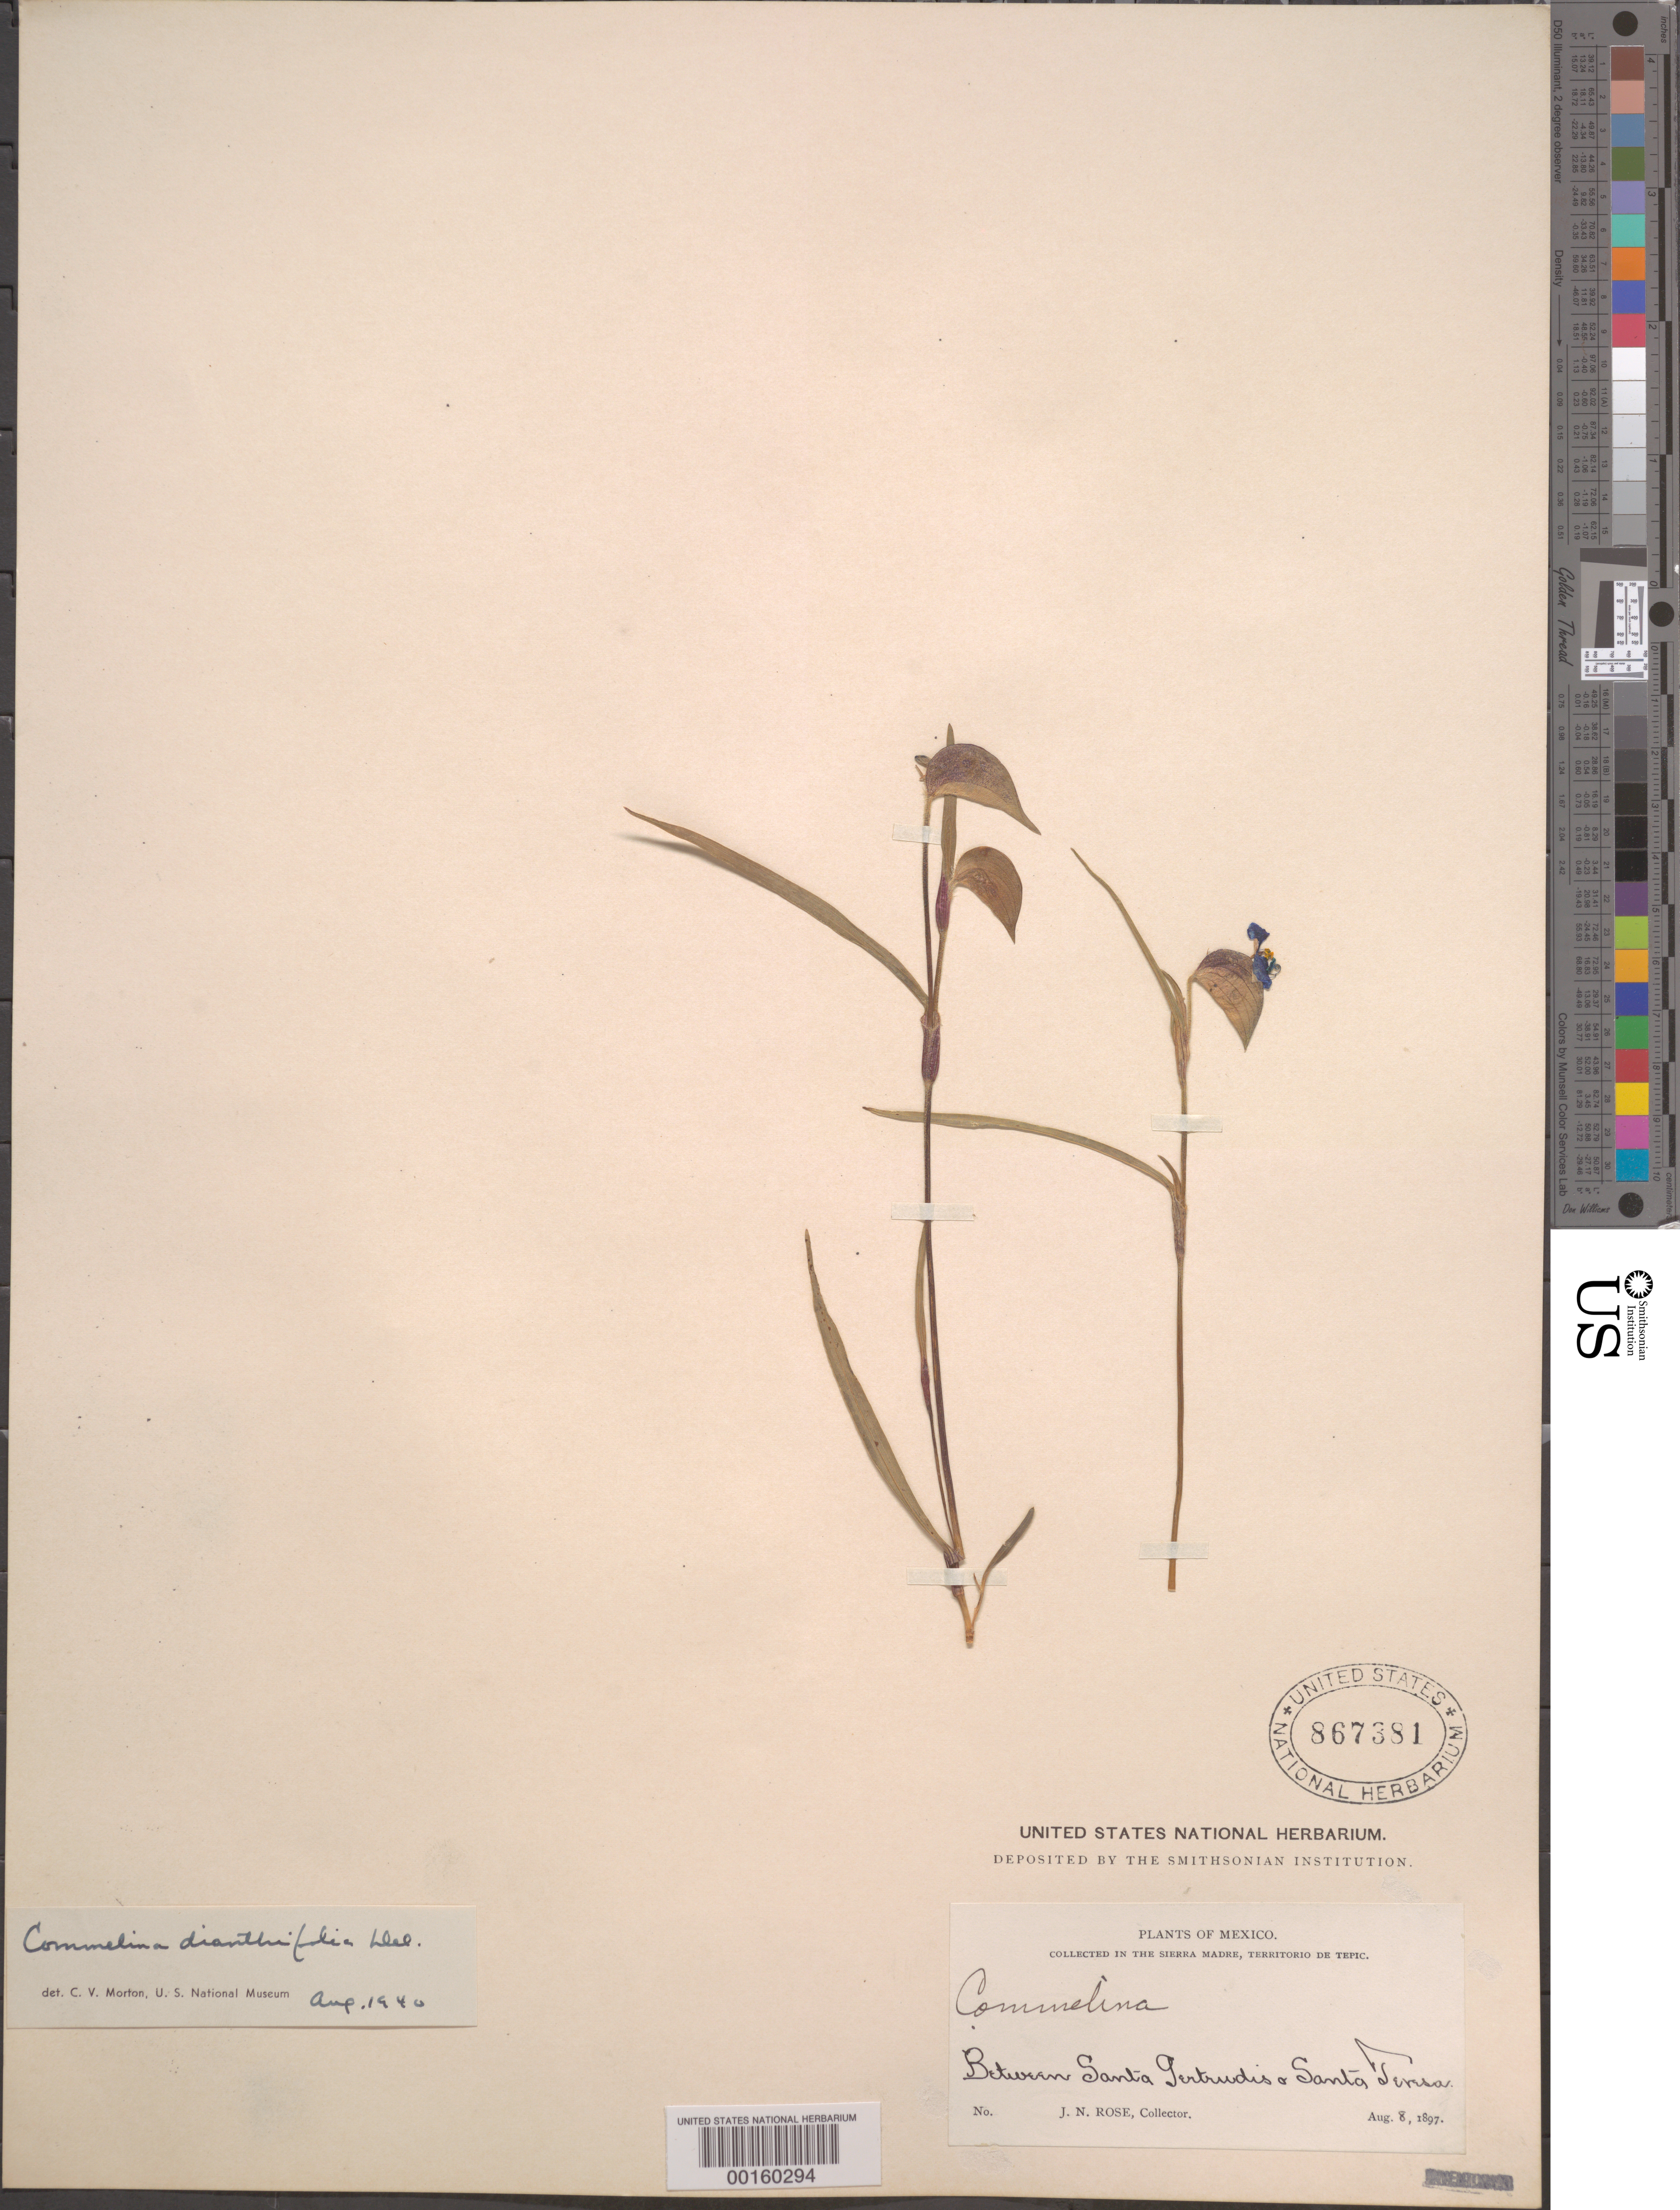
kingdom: Plantae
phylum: Tracheophyta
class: Liliopsida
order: Commelinales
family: Commelinaceae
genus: Commelina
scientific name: Commelina dianthifolia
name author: Redouté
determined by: Morton, C. V.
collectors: J. N. Rose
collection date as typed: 08 Aug 1897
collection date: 1897-08-08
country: Mexico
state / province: Nayarit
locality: Tepic: Sierra Madre, between santa gertrudis and santa teresa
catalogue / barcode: US 867381